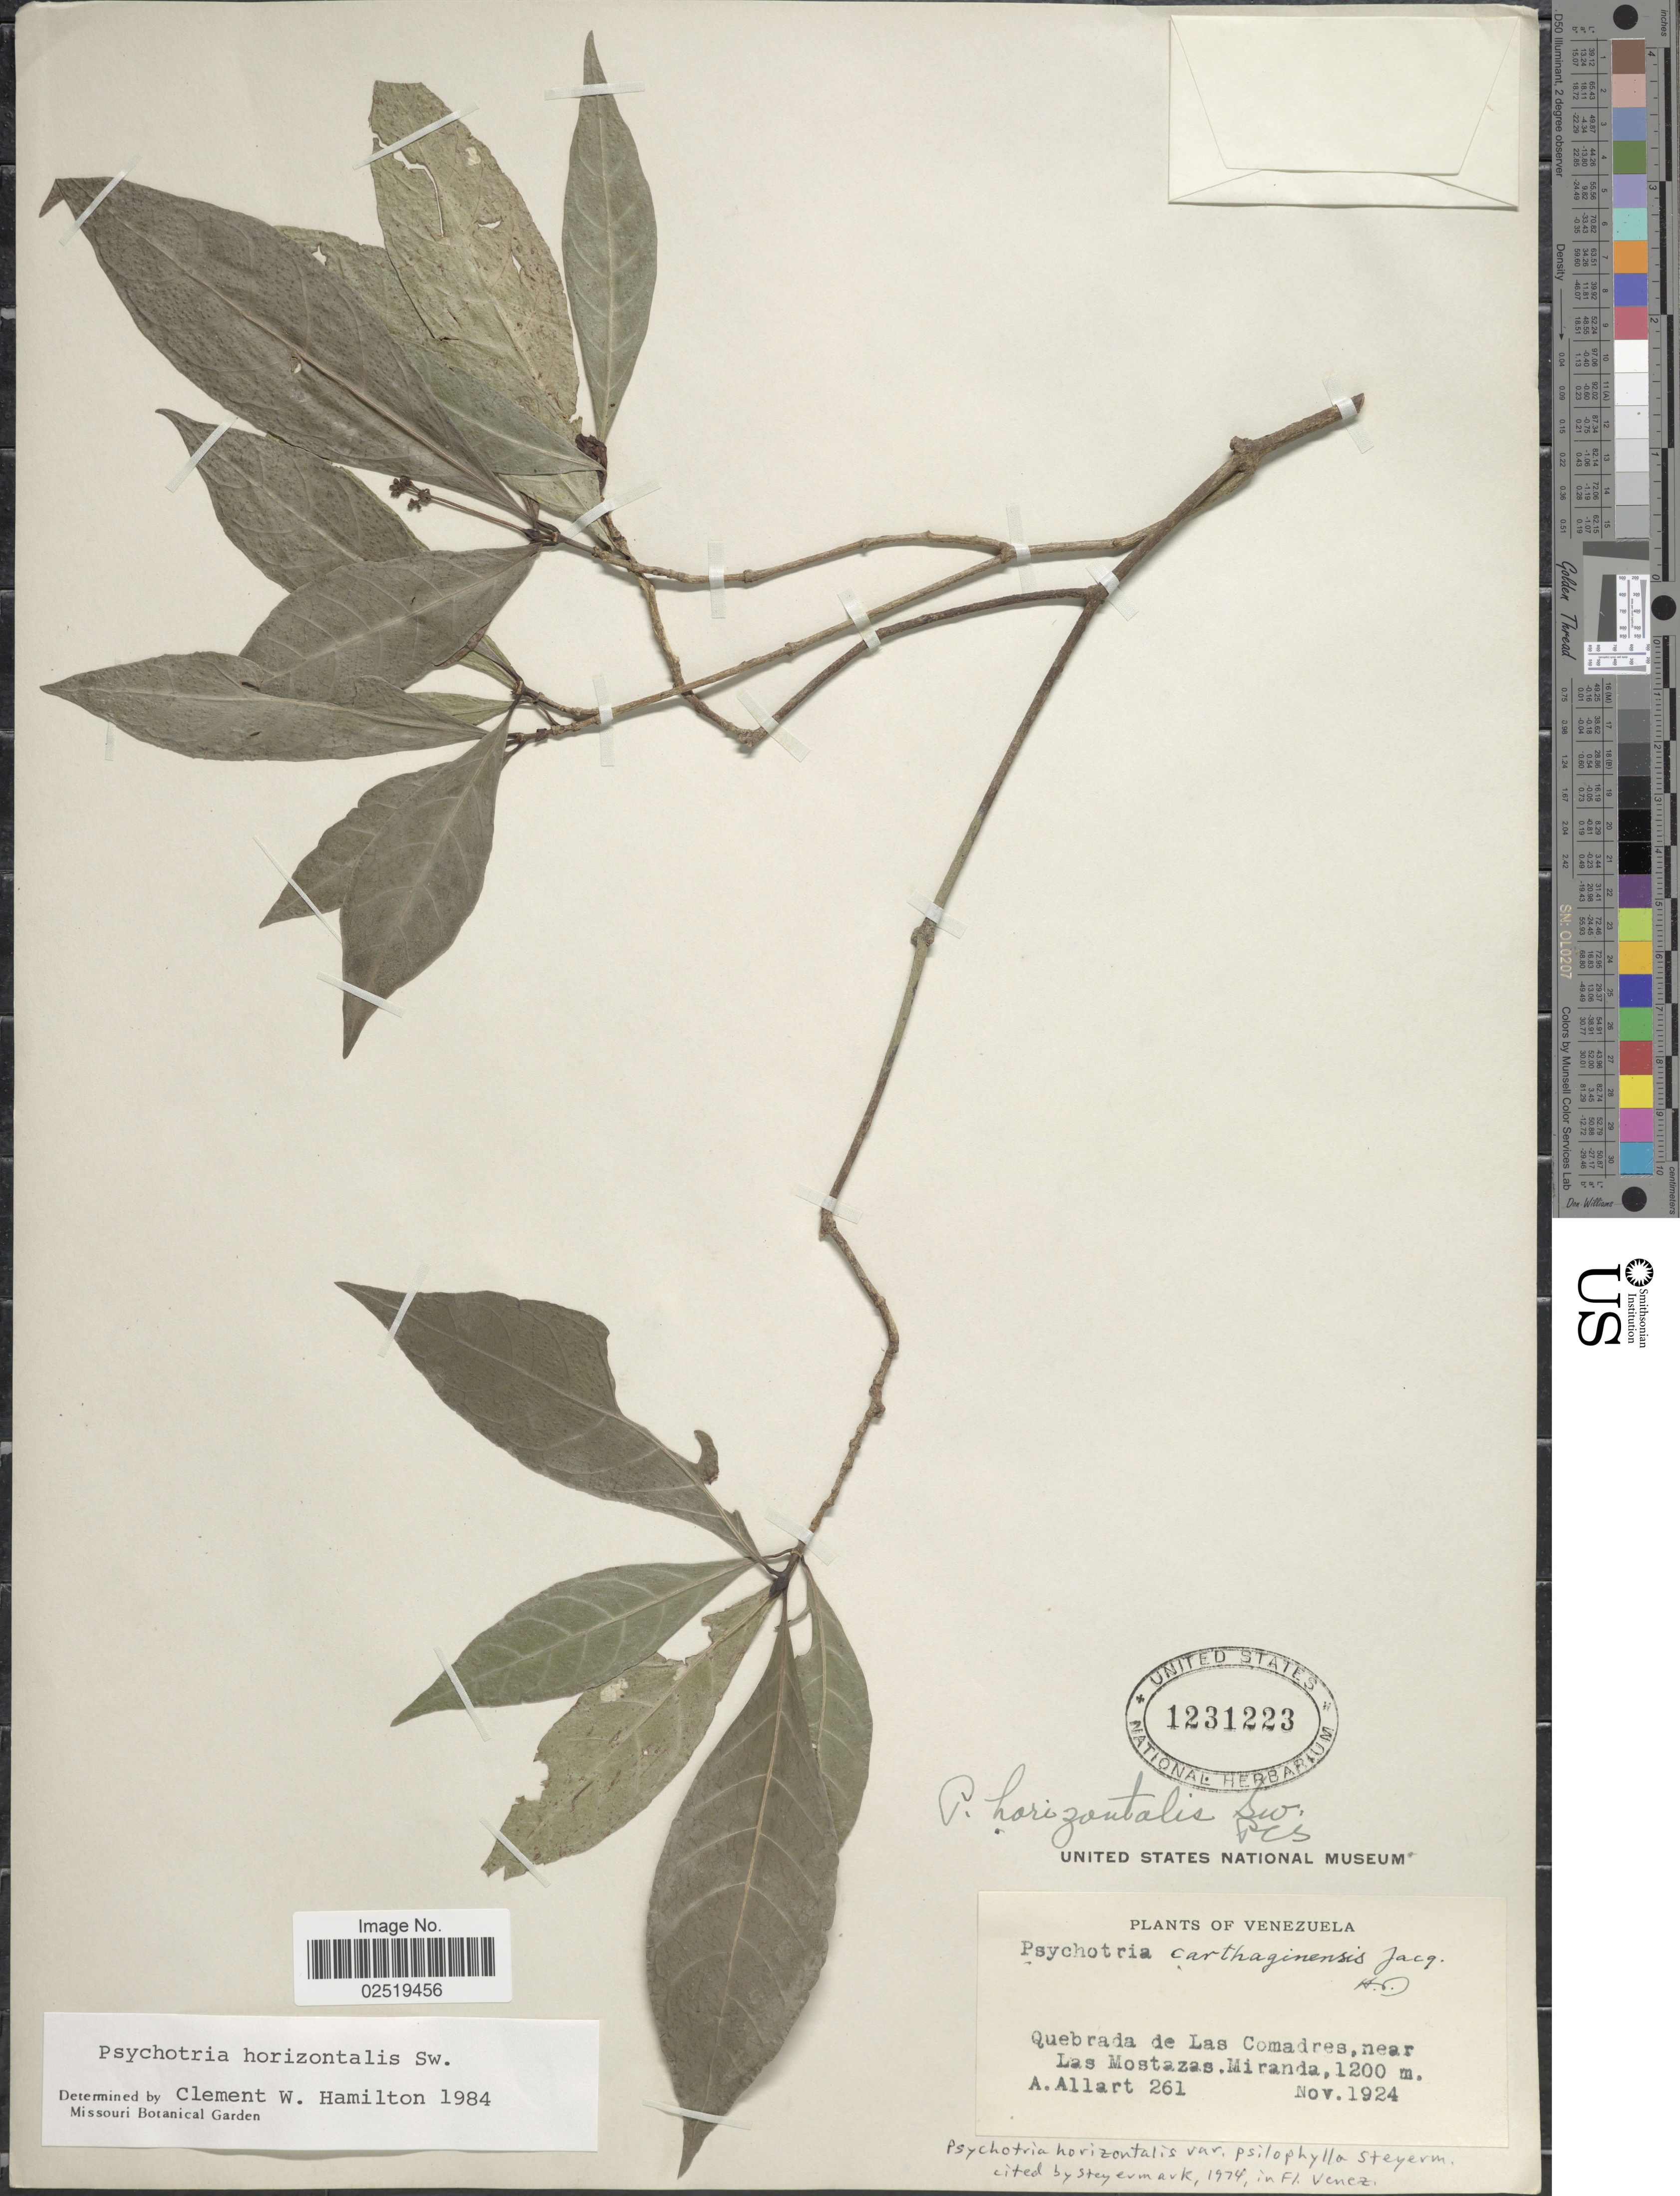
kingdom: Plantae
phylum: Tracheophyta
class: Magnoliopsida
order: Gentianales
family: Rubiaceae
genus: Psychotria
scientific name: Psychotria horizontalis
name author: Sw.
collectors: A. Allart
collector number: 261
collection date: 1924-11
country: Venezuela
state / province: Miranda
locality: Quebrada de Las Comadres, near Las Mostazas.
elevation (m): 1200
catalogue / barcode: US 1231223